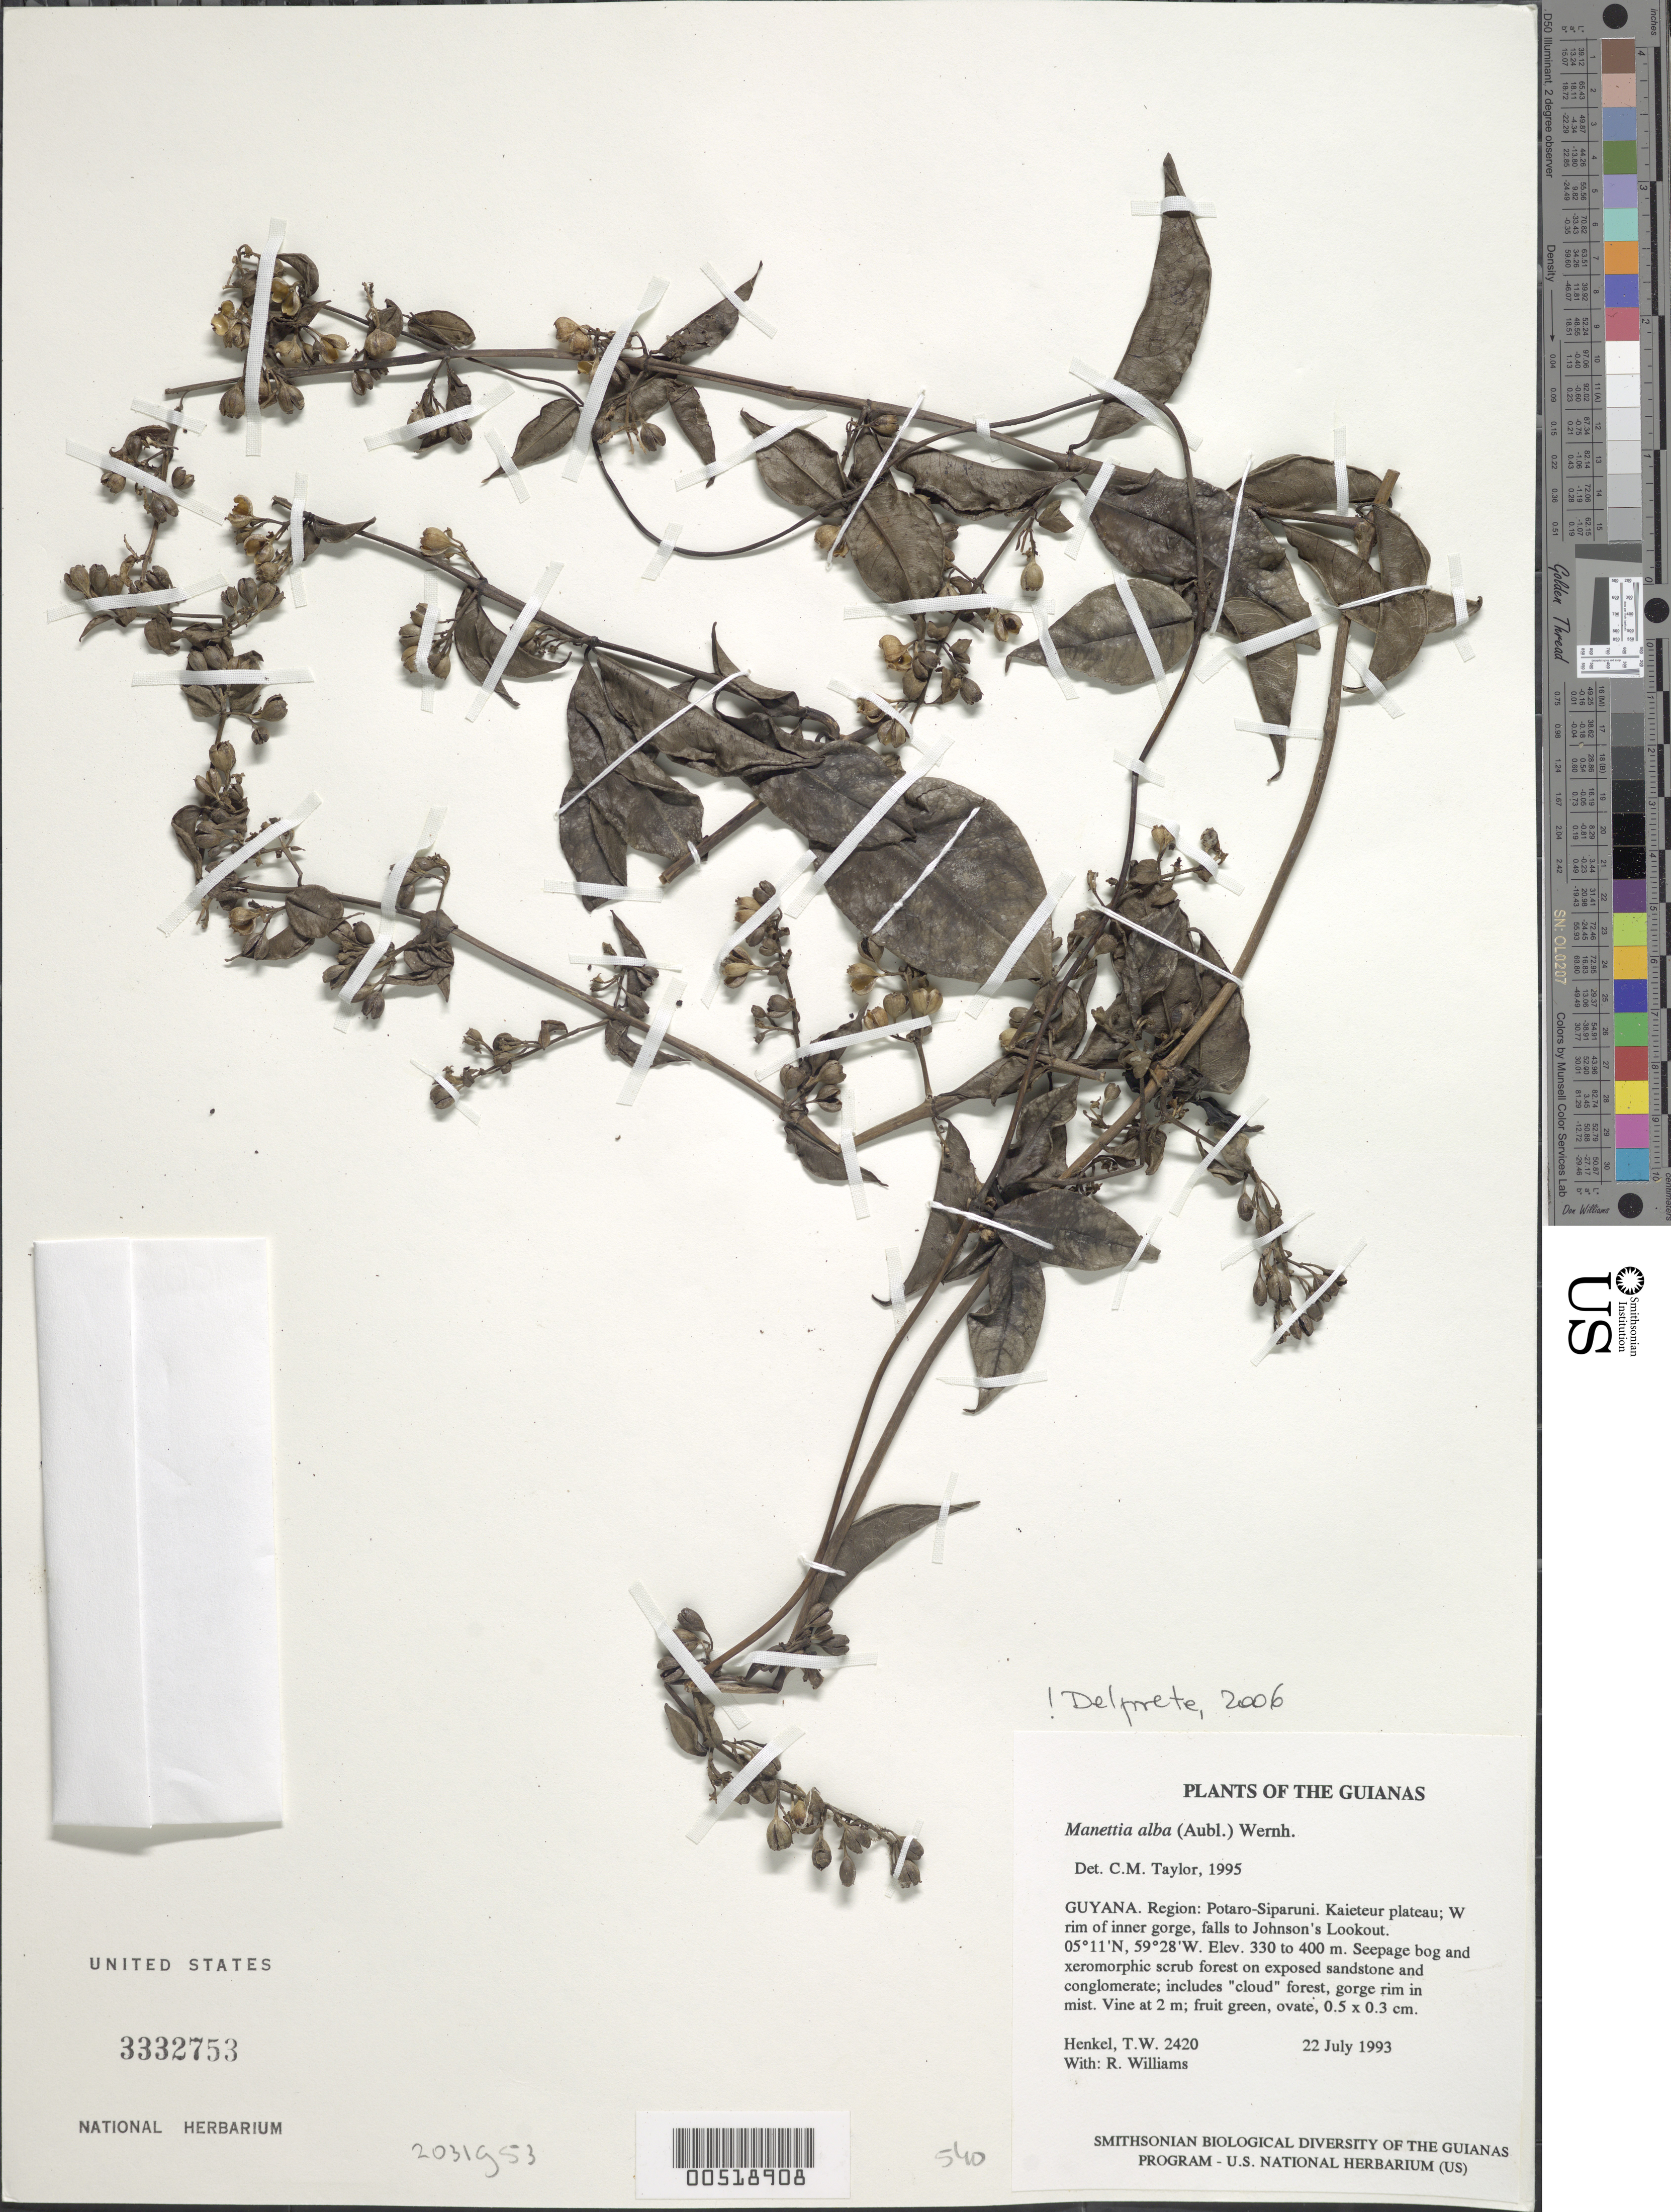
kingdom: Plantae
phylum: Tracheophyta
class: Magnoliopsida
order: Gentianales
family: Rubiaceae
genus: Manettia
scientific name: Manettia alba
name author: (Aubl.) Wernham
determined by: Delprete, P. G., Herb. de Guyane Cay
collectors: T. Henkel & R. Williams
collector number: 2420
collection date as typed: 22 July 1993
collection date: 1993-07-22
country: Guyana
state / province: Potaro-Siparuni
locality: Kaieteur plateau; W rim of inner gorge, falls to Johnson's Lookout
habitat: Seepage bog and xeromorphic scrub forest on exposed sandstone and conglomerate; includes "cloud" forest, gorge rim in mist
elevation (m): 330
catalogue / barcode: US 3332753